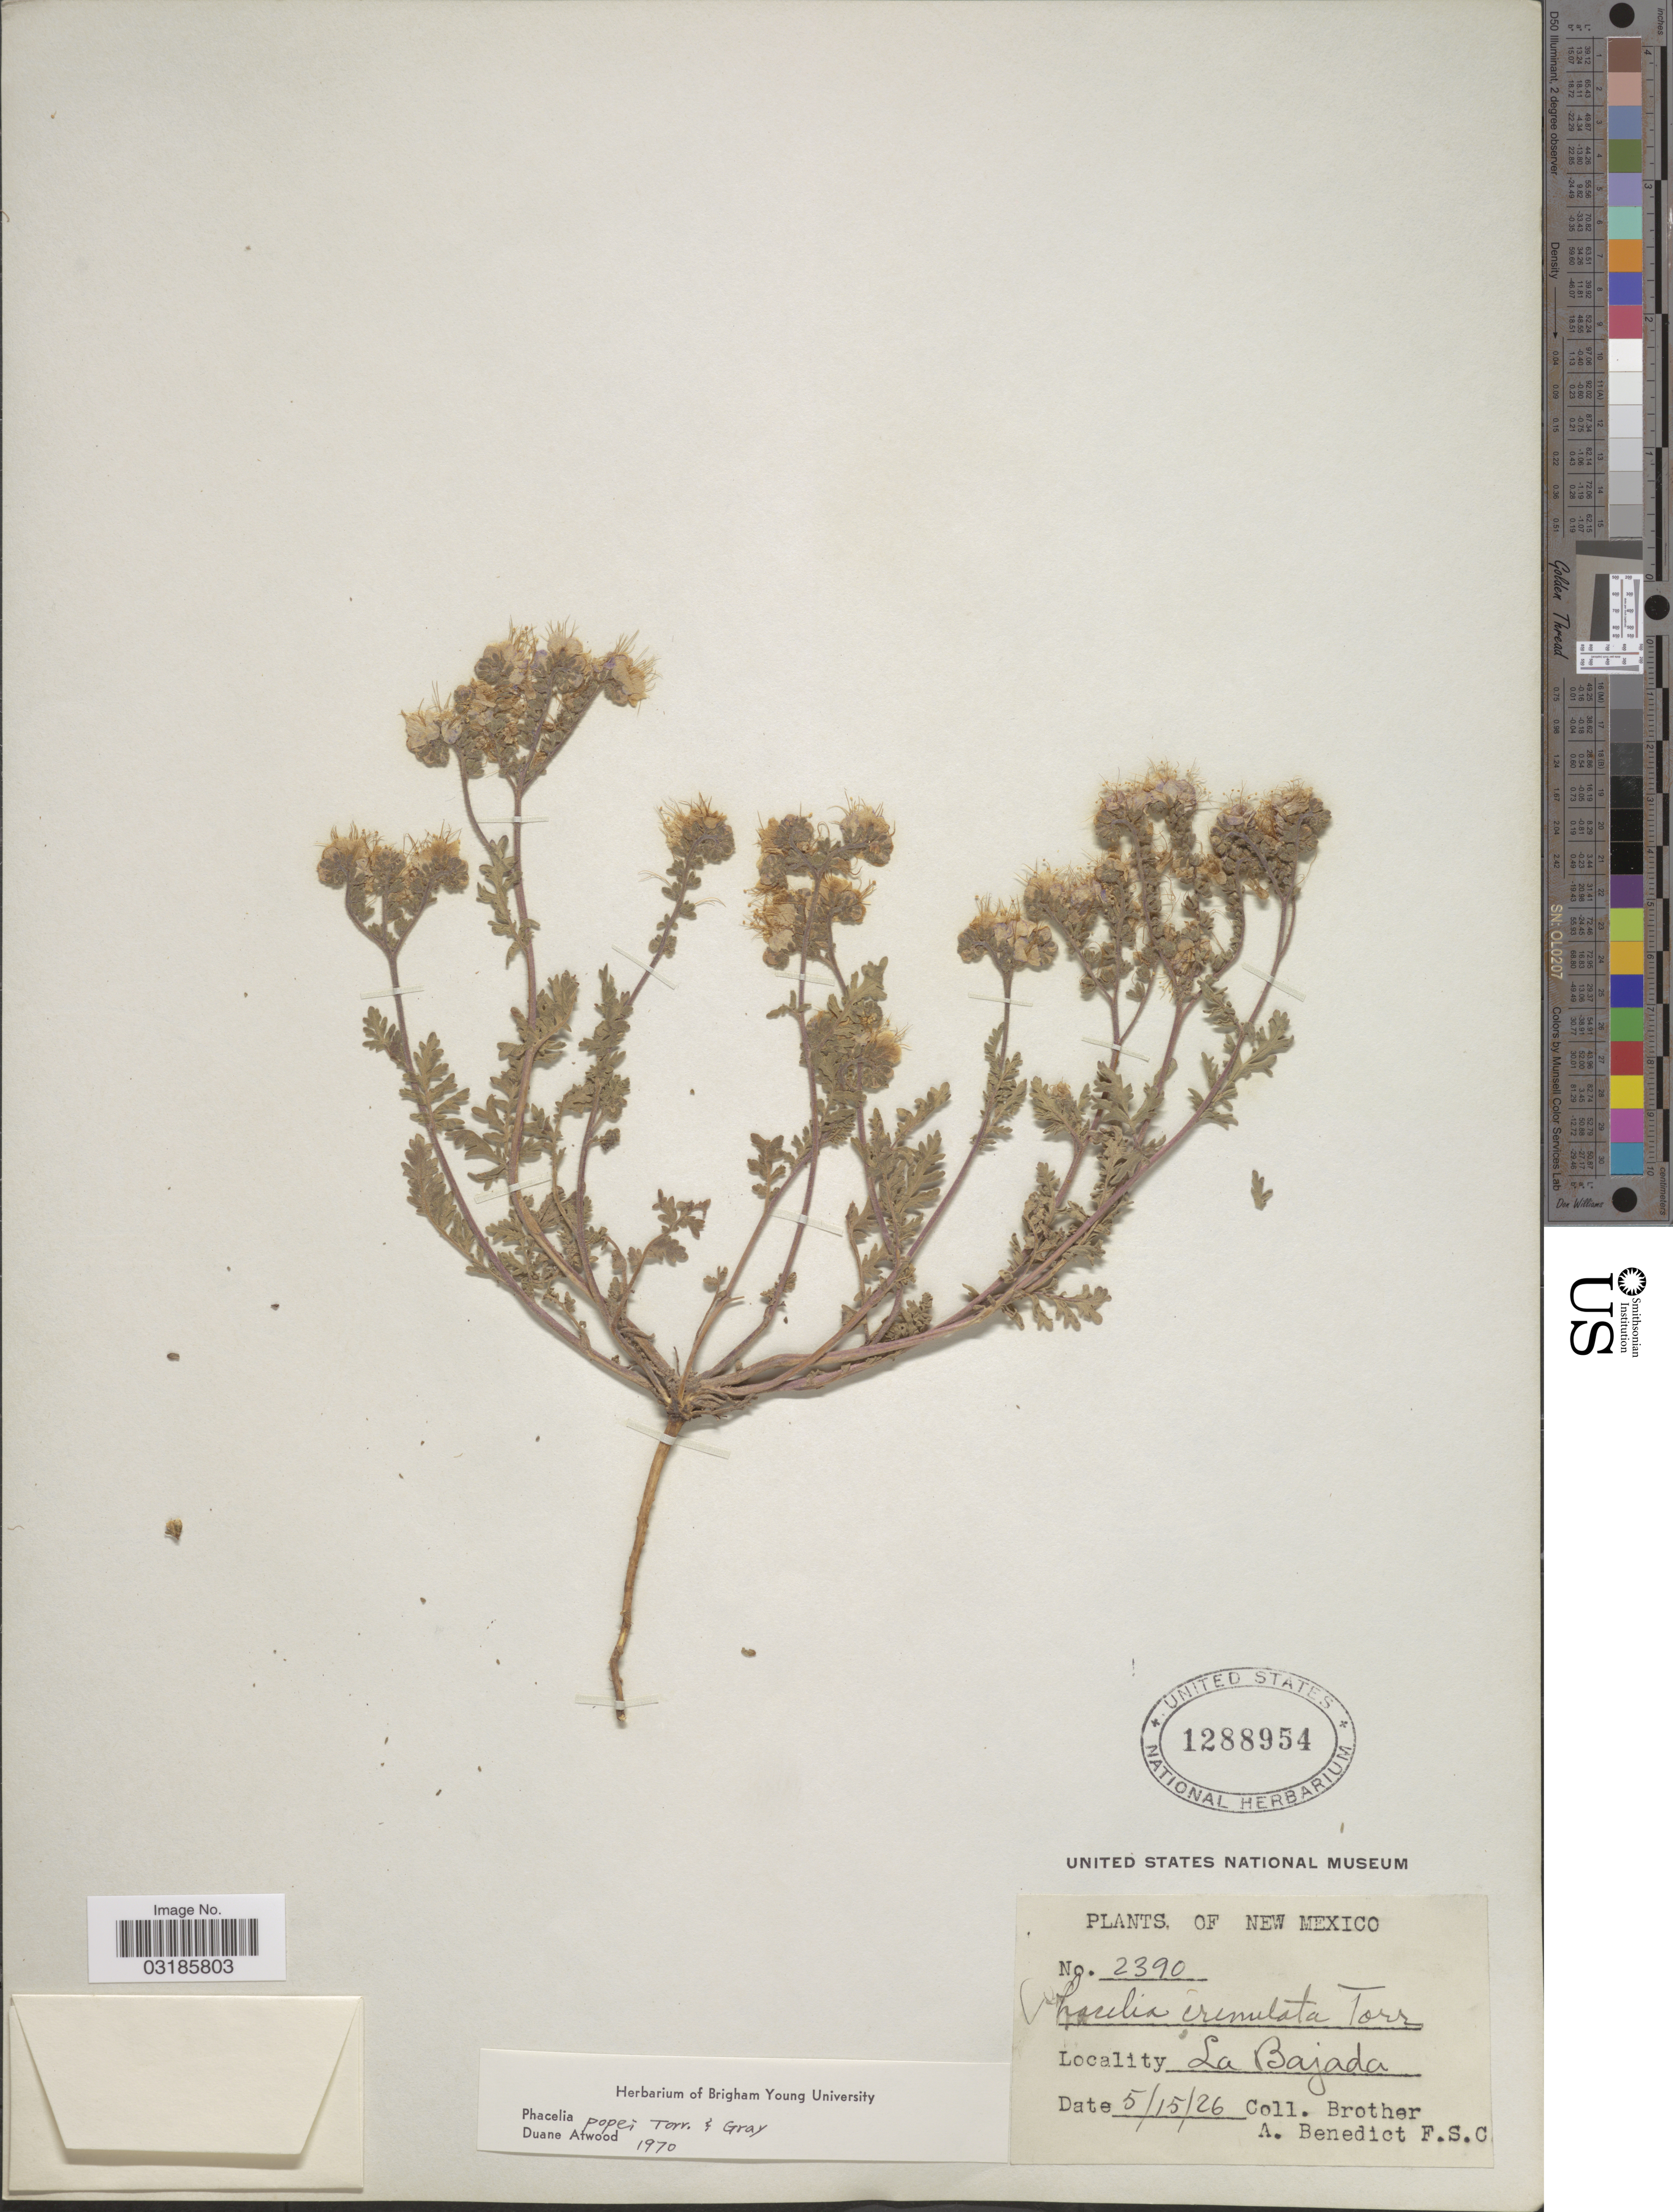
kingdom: Plantae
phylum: Tracheophyta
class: Magnoliopsida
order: Boraginales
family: Hydrophyllaceae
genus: Phacelia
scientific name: Phacelia popei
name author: Torr. & A. Gray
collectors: Bro. Benedict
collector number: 2390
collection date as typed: Transcribed d/m/y: 15/5/26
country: United States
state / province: New Mexico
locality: La Bajada.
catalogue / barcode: US 1288954